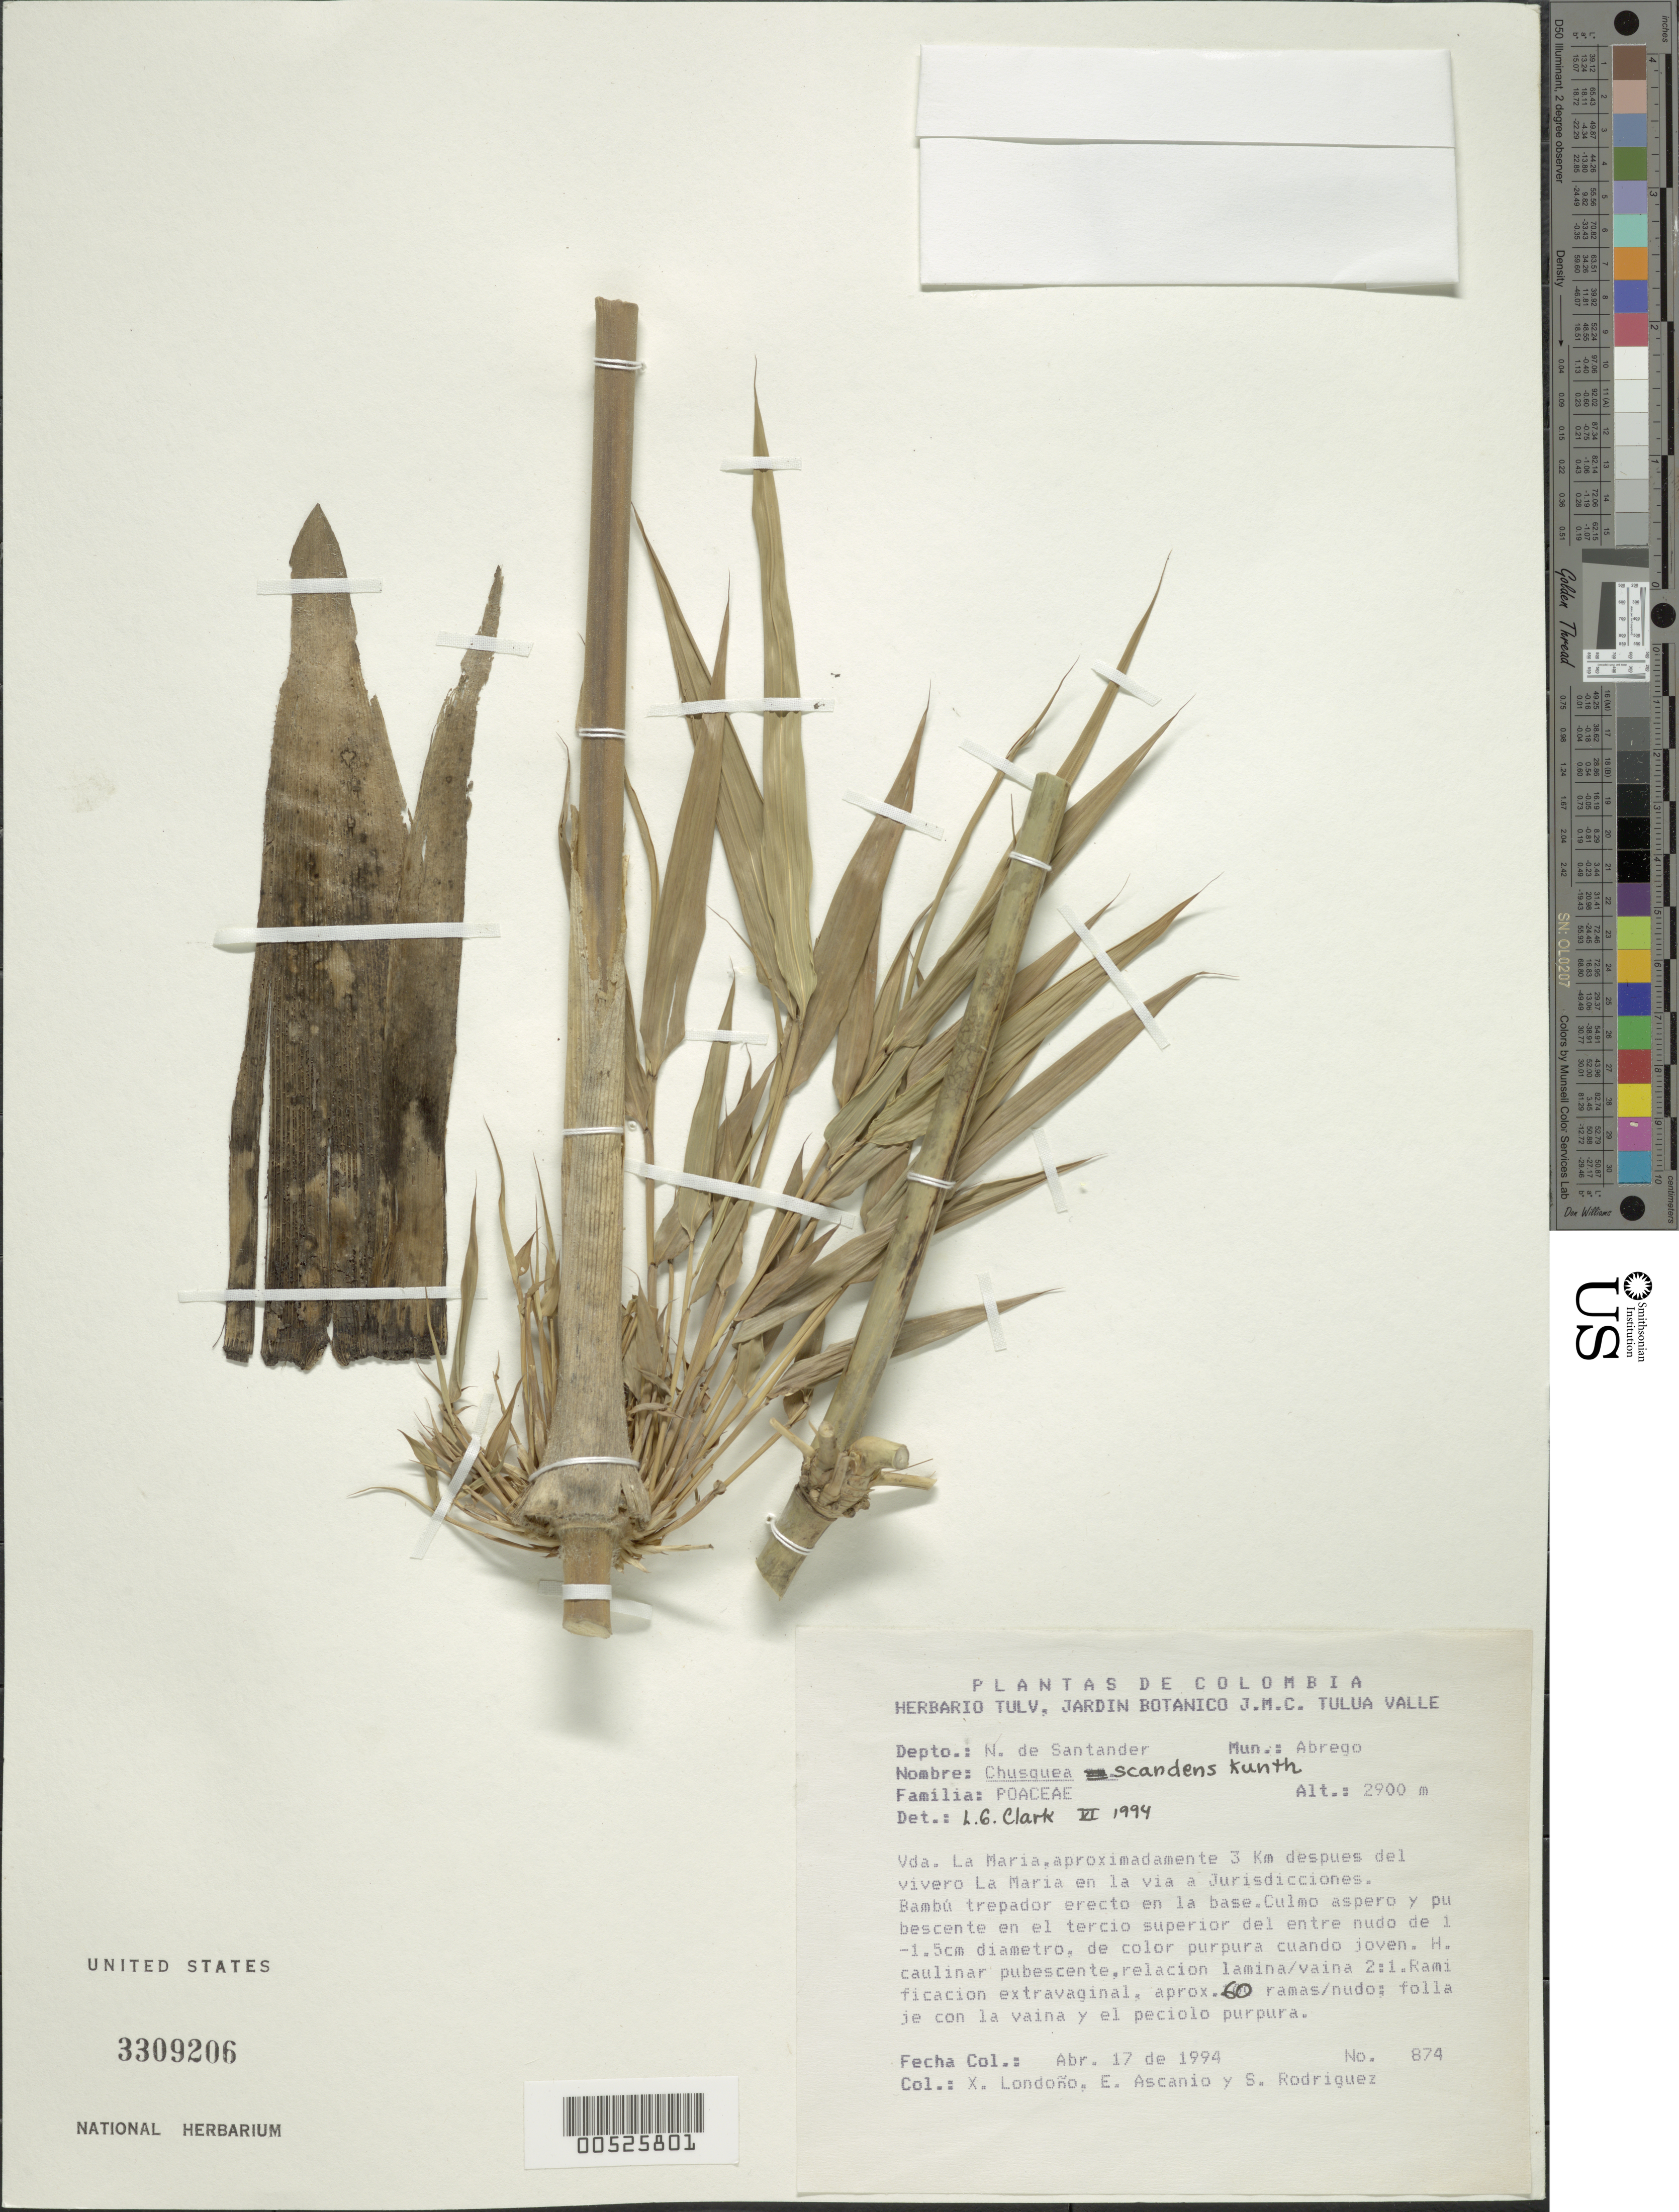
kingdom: Plantae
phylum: Tracheophyta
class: Liliopsida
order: Poales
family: Poaceae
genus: Chusquea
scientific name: Chusquea scandens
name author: Kunth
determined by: Clark, Lynn G., (ISC), Iowa State University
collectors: X. Londoño, E. Ascanio & S. Rodriguez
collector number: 874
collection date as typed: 17 Apr 1994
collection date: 1994-04-17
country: Colombia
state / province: Norte de Santander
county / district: Ábrego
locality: Vda. la Maria, aprox 3 km Despues del Vivero la Maria en la via a Jurisdicciones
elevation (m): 2900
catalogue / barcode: US 3309206